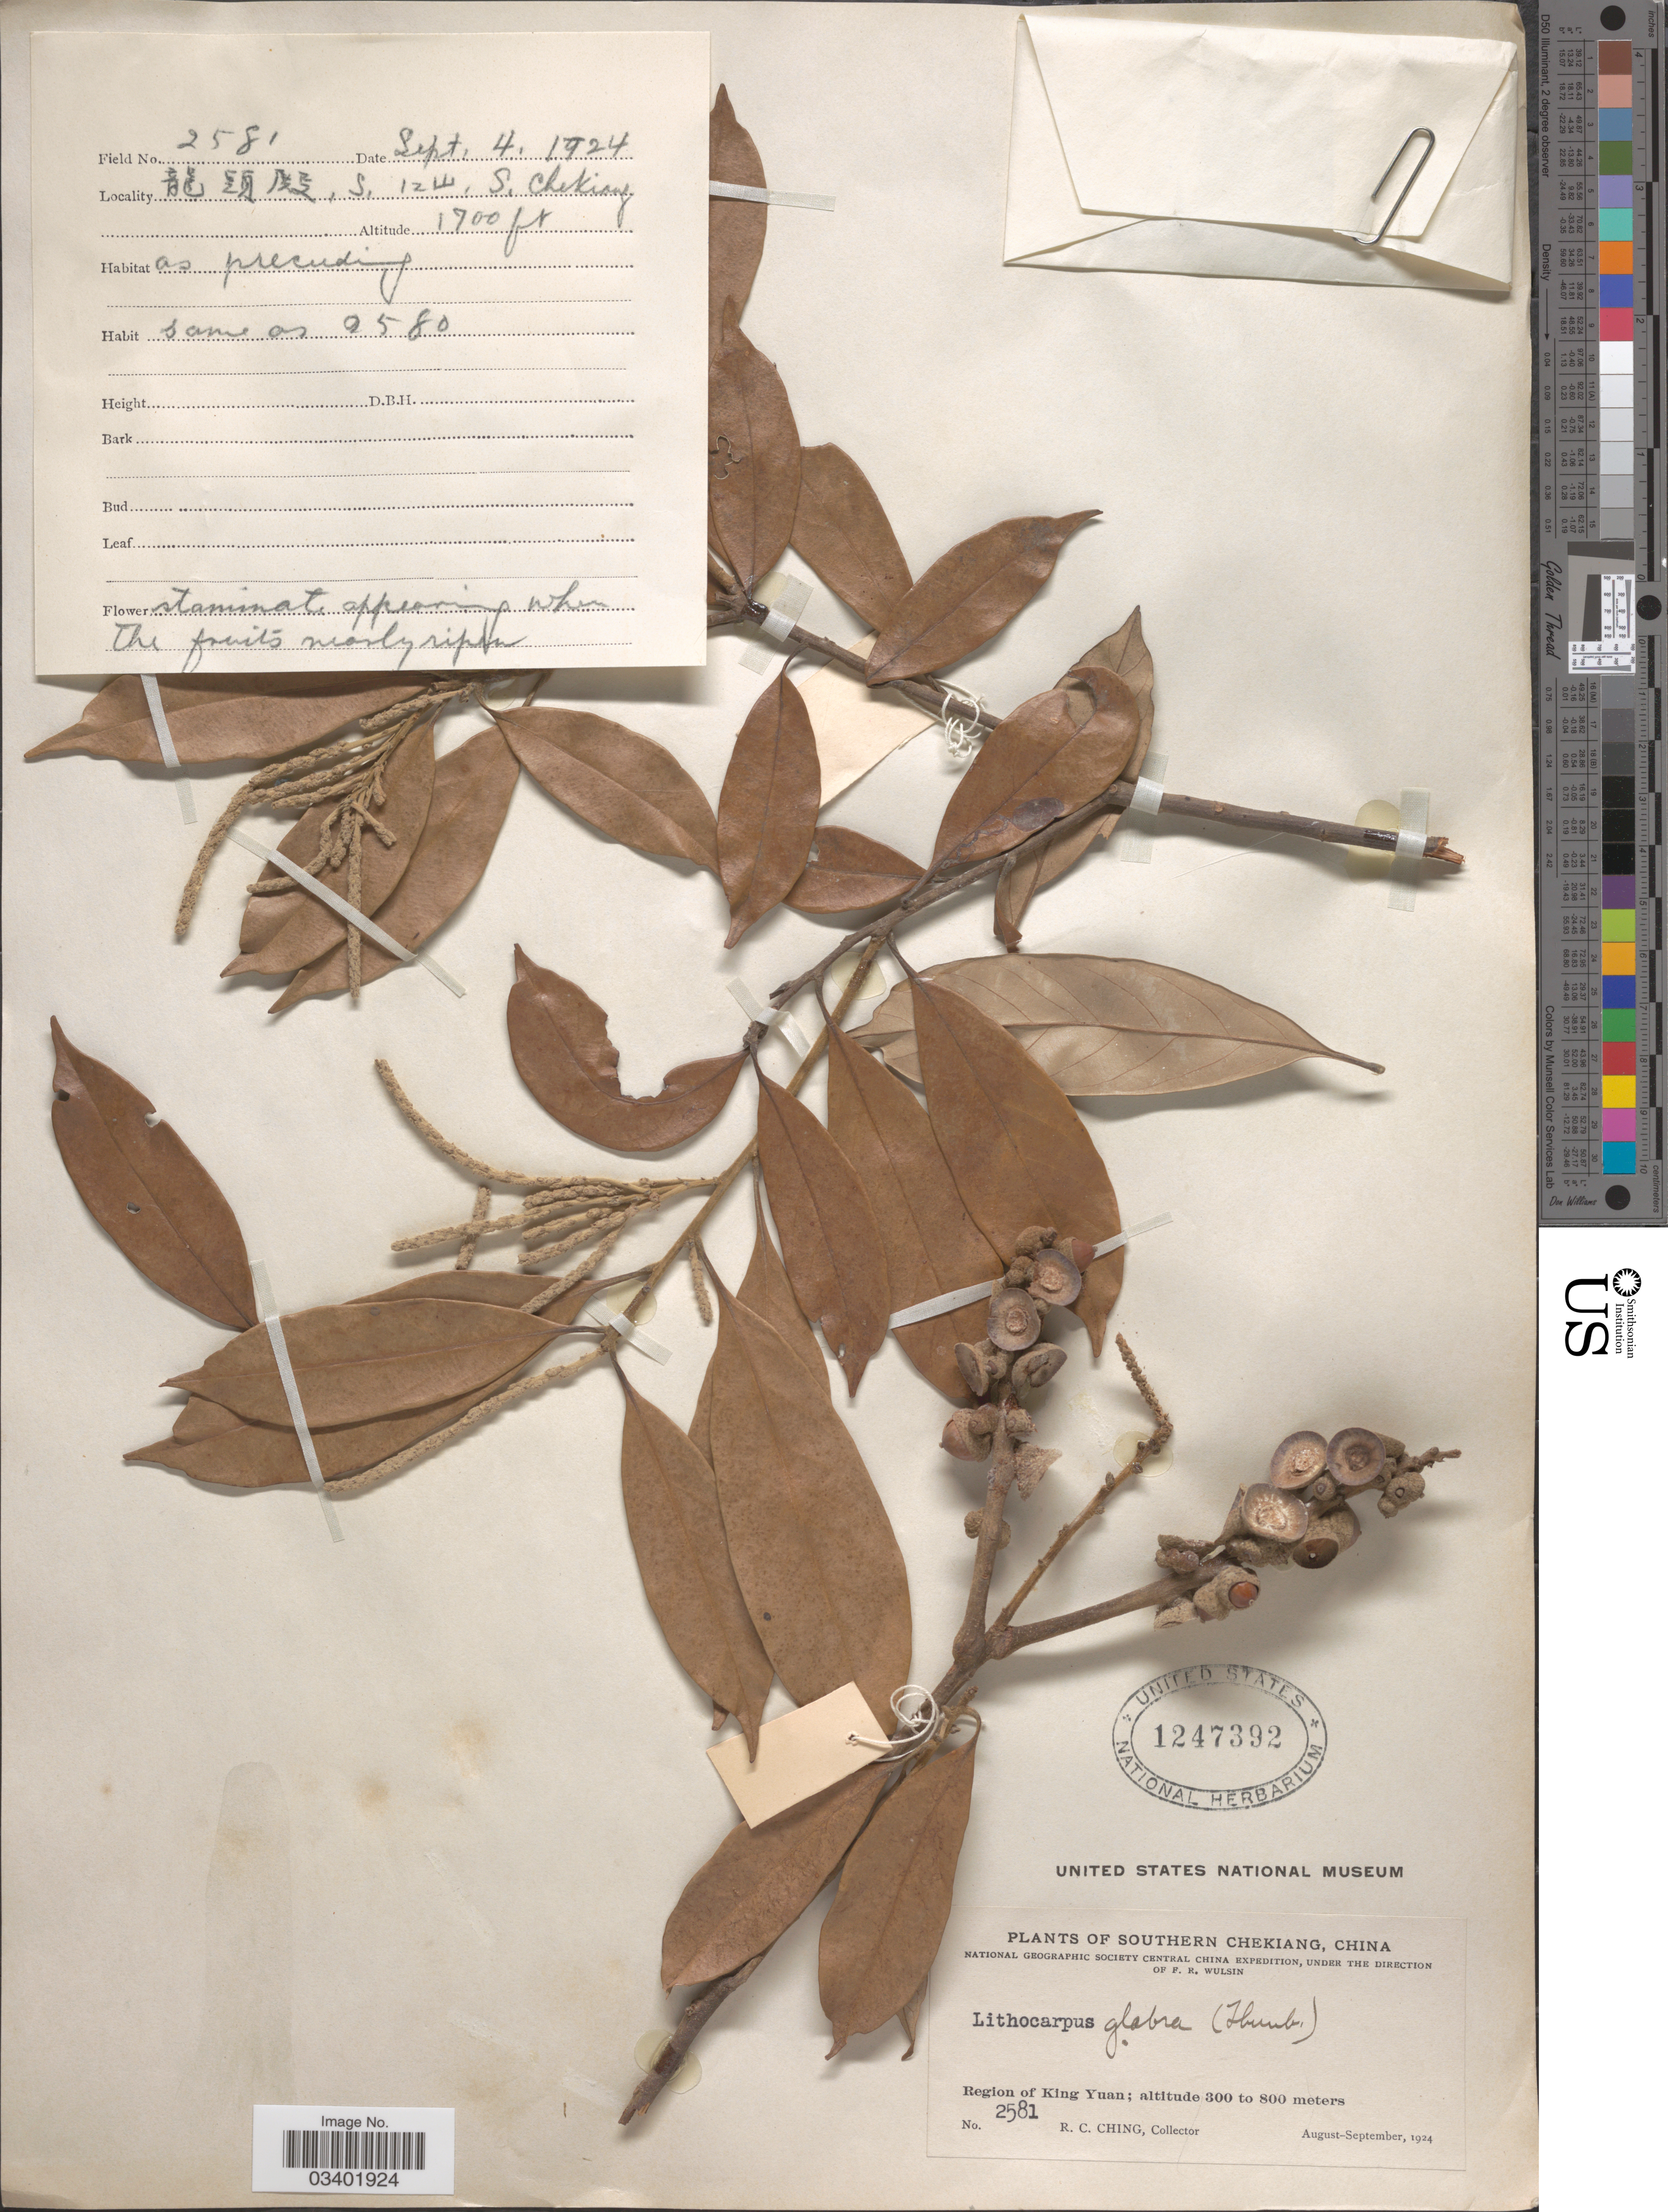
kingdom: Plantae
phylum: Tracheophyta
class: Magnoliopsida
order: Fagales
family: Fagaceae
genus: Lithocarpus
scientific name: Lithocarpus glaber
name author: (Thunb.) Nakai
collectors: R. C. Ching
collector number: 2581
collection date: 1924-09-04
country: China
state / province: Zhejiang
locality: Region of King Yuan,, S. .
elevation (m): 518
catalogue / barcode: US 1247392